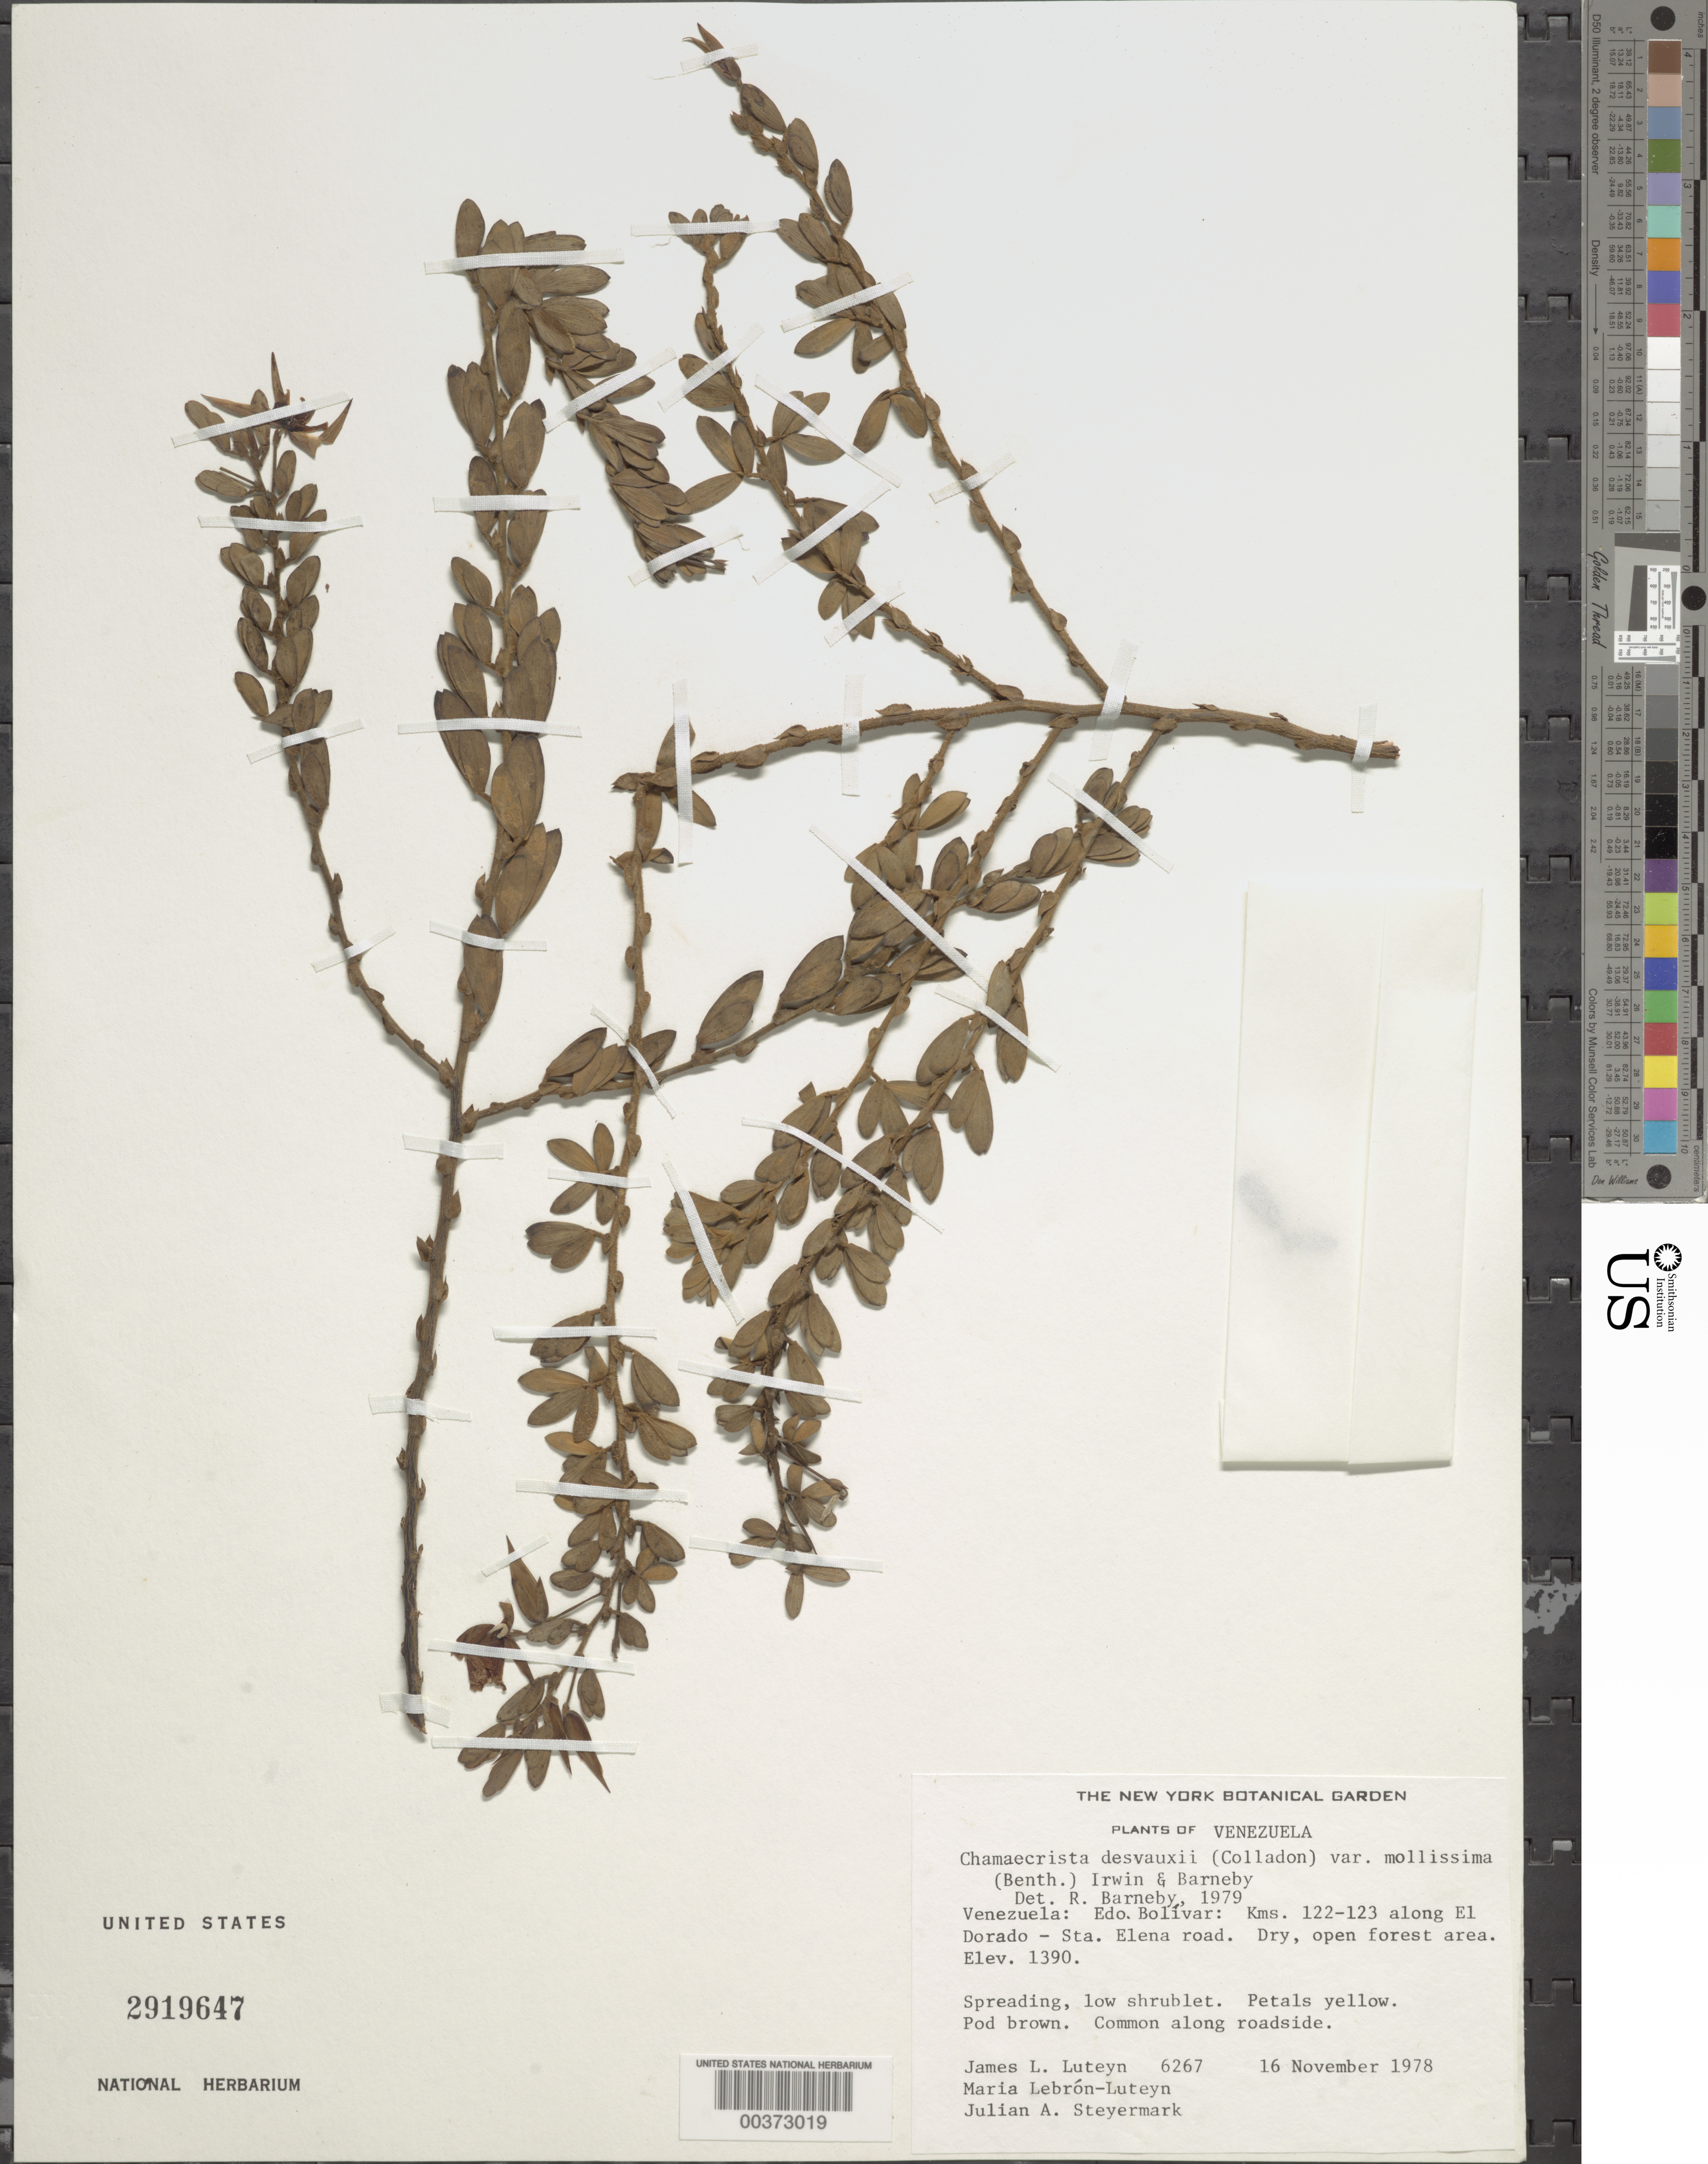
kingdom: Plantae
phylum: Tracheophyta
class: Magnoliopsida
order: Fabales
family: Fabaceae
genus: Chamaecrista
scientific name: Chamaecrista desvauxii var. mollissima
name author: (Benth.) H.S. Irwin & Barneby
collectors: J. L. Luteyn, M. L. Lebrón-Luteyn & J. Steyermark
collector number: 6267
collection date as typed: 16 Nov 1978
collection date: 1978-11-16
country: Venezuela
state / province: Bolivar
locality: Kms 122-123 along el dorado-sta. elena road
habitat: Dry open forest area; along roadside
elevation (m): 1390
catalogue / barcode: US 2919647